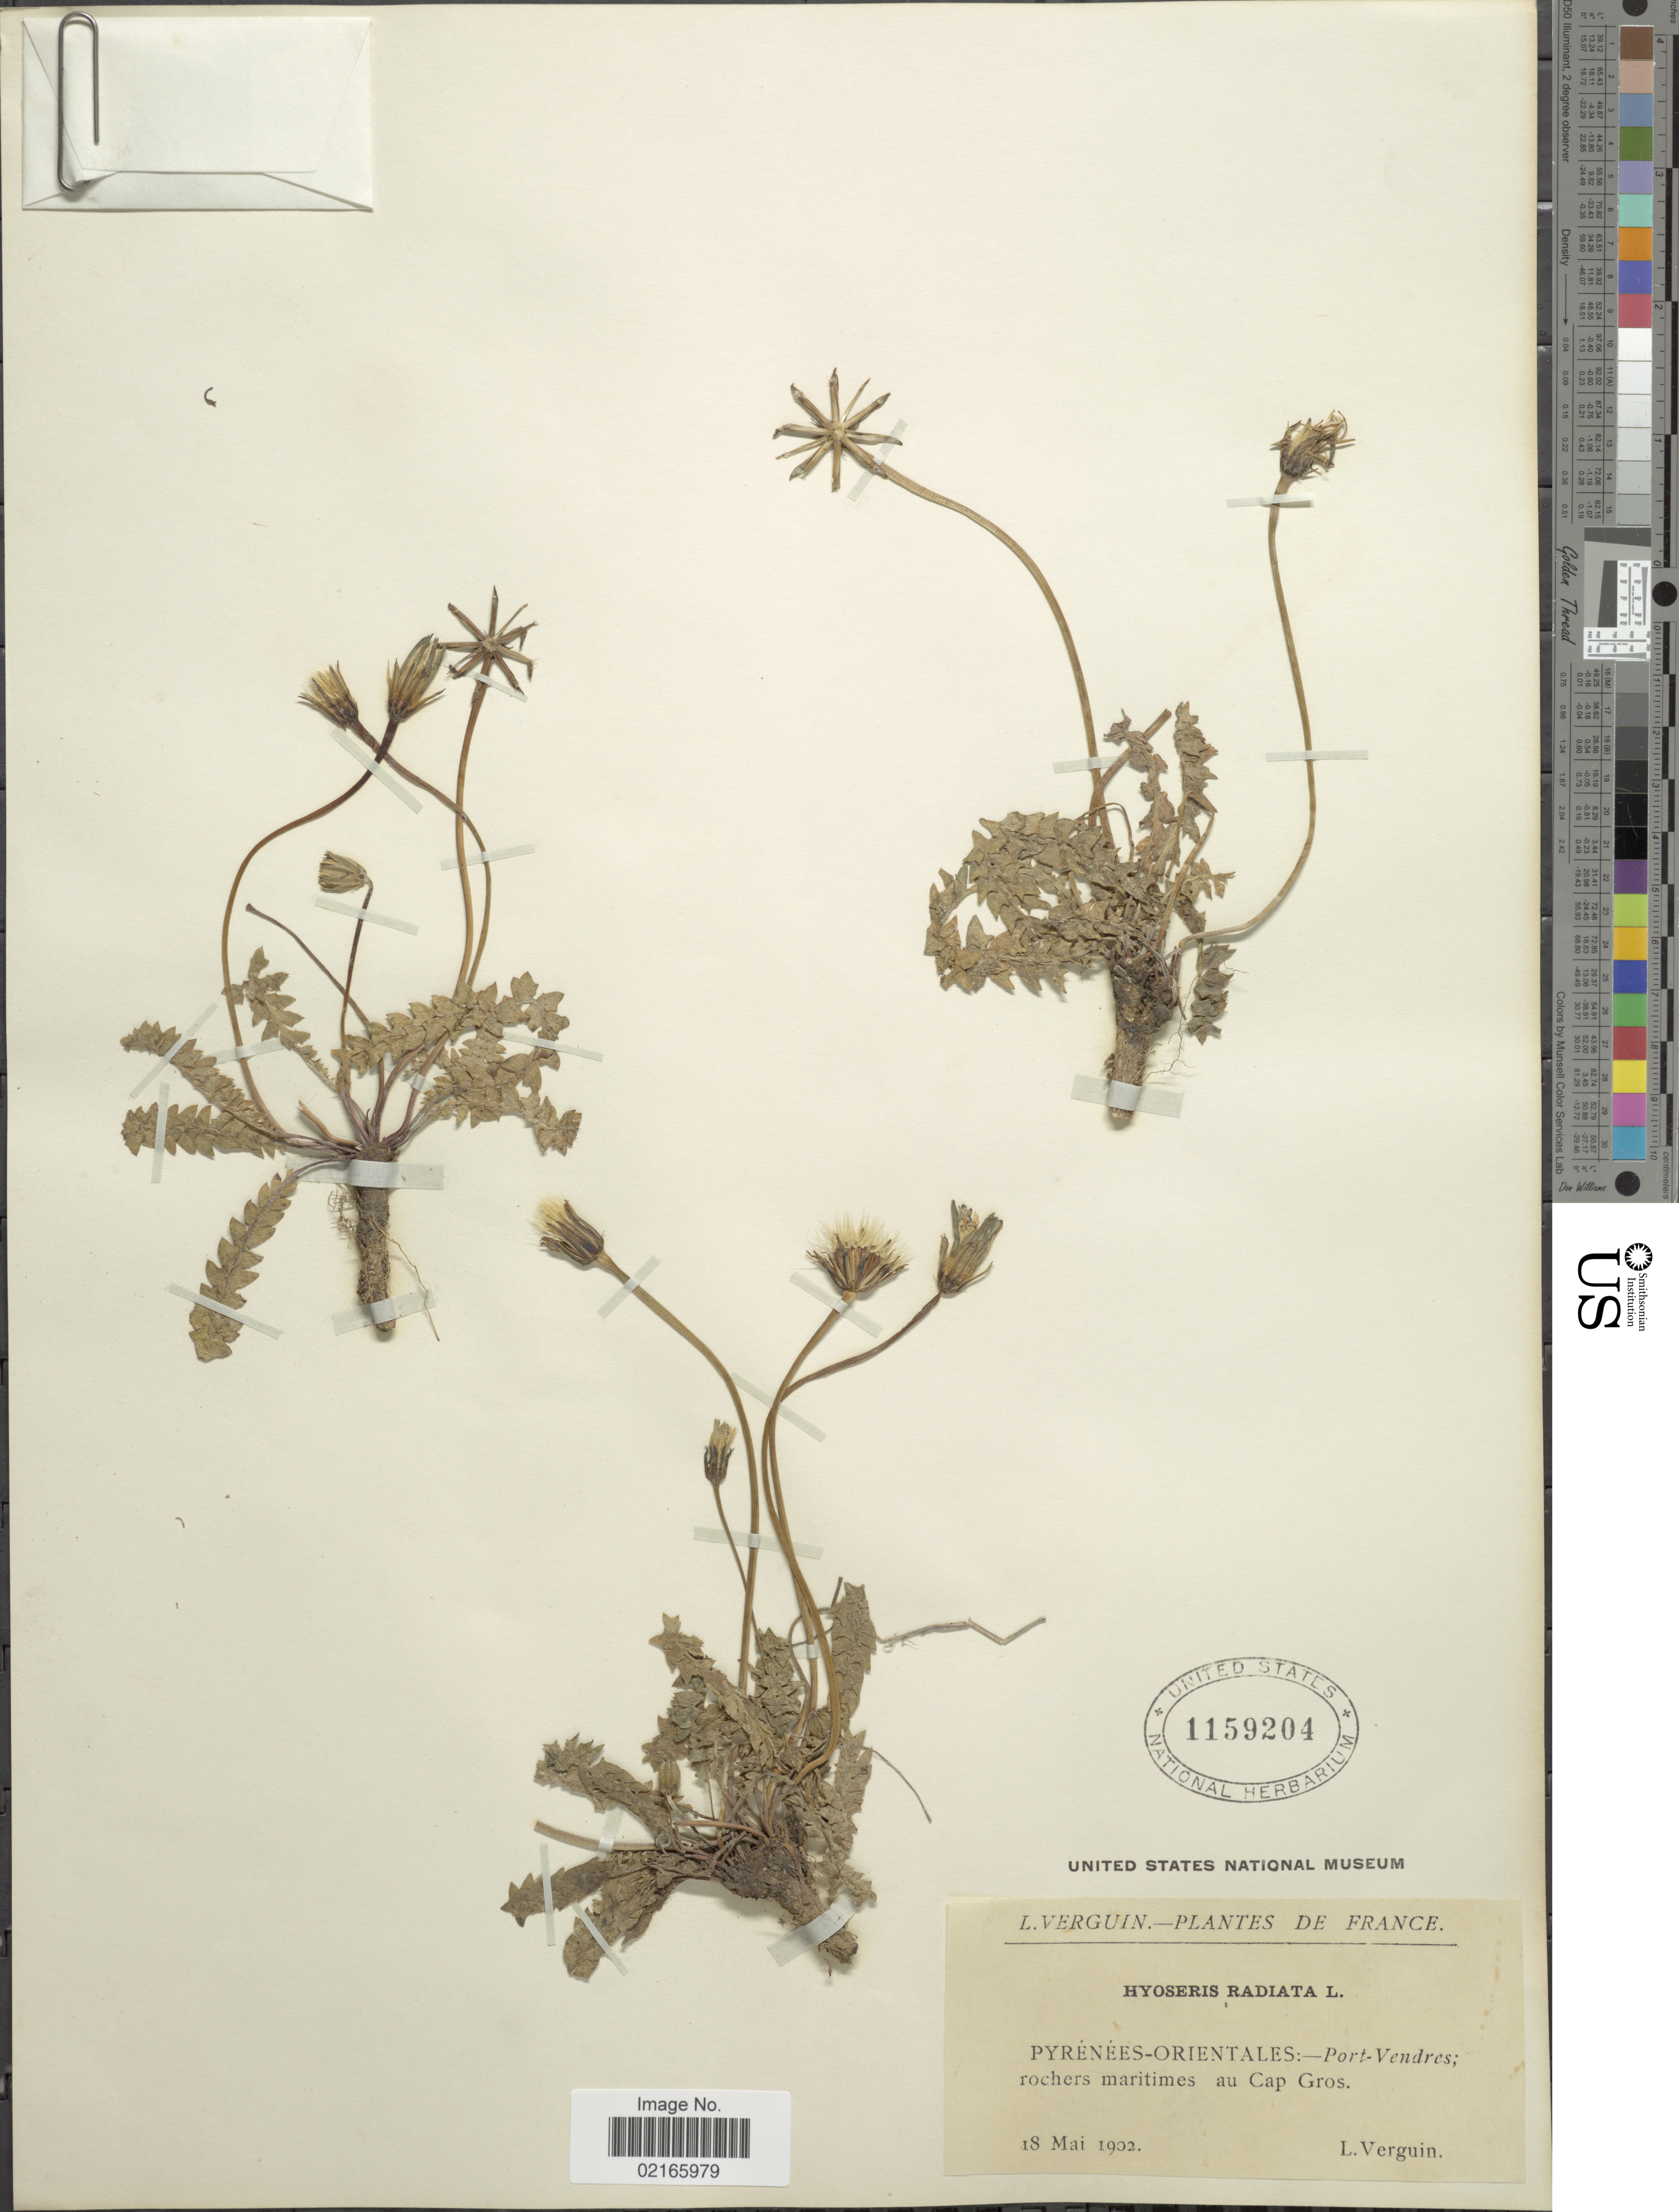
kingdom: Plantae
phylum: Tracheophyta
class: Magnoliopsida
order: Asterales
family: Asteraceae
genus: Hyoseris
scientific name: Hyoseris radiata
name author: L.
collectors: L. Verguin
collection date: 1902-05-18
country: France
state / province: Occitanie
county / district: Pyrénées-Orientiales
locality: Pyrénées-Orientals: Port-Vendres; rochers maritimes au Gap Cross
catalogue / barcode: US 1159204